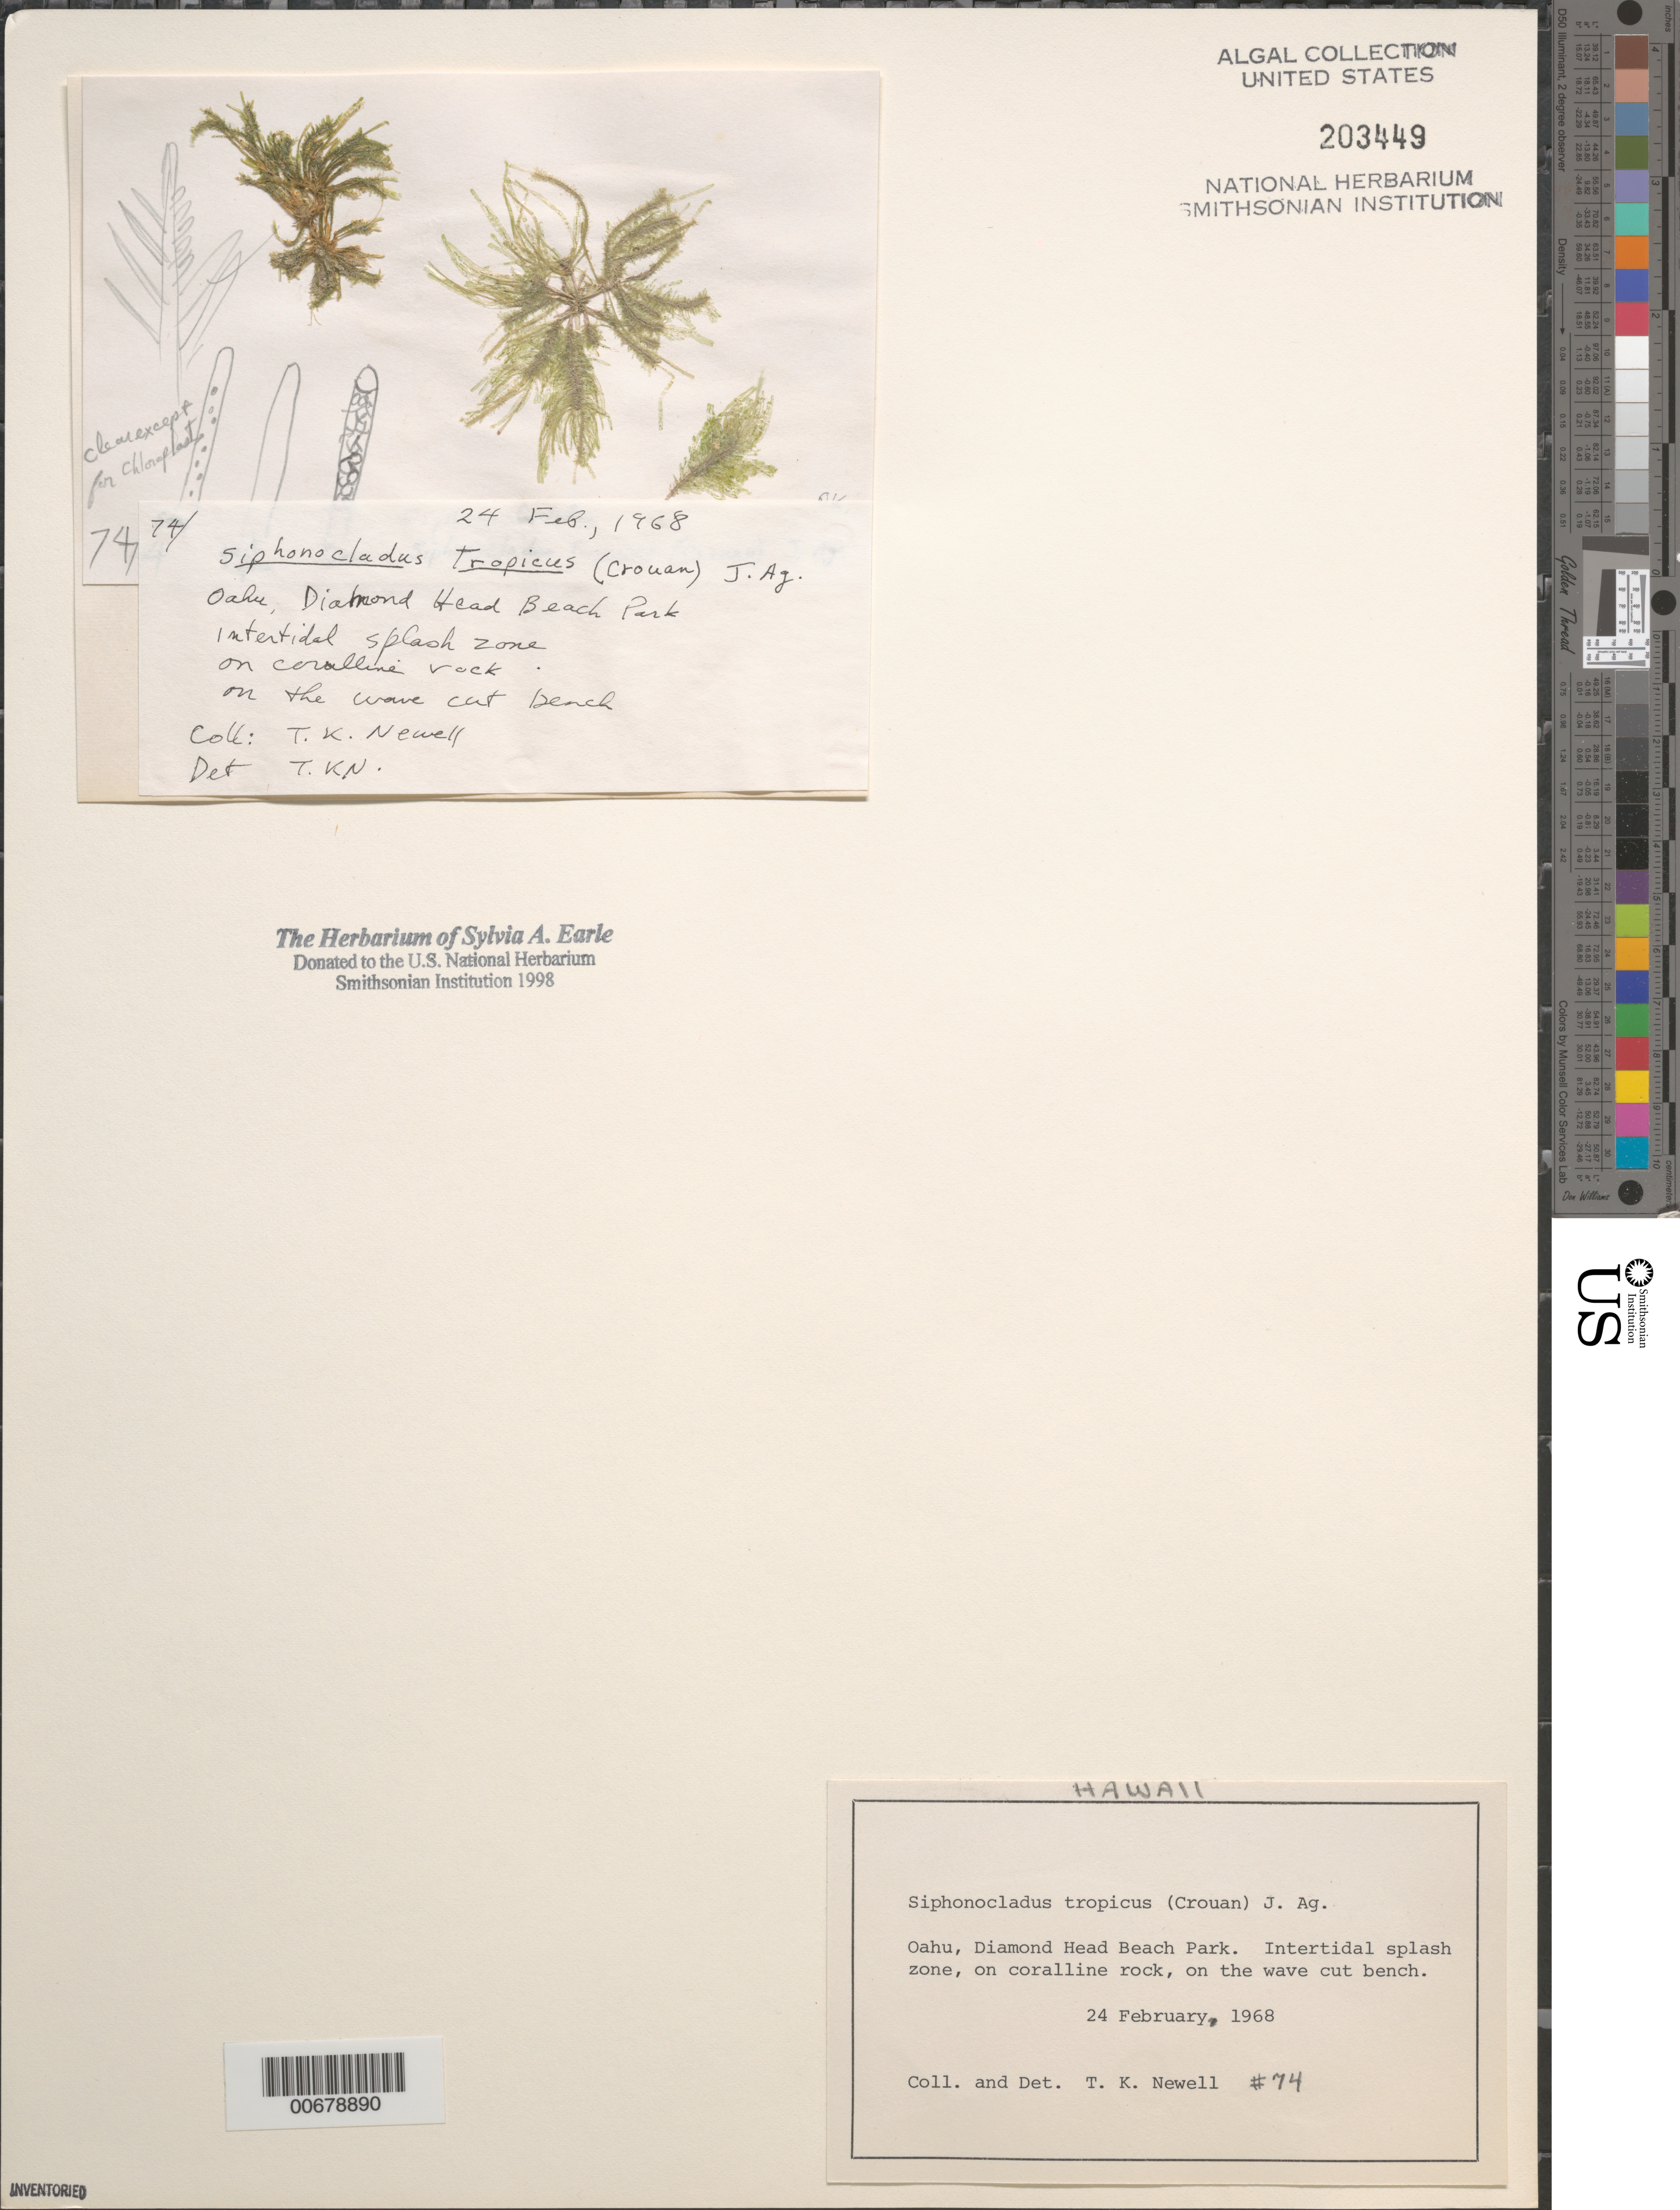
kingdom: Plantae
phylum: Chlorophyta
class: Ulvophyceae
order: Siphonocladales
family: Siphonocladaceae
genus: Siphonocladus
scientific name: Siphonocladus tropicus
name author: (P. Crouan & H. Crouan) J. Agardh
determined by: Newell, Thomas K.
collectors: T. K. Newell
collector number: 74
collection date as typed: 24 Feb 1968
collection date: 1968-02-24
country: United States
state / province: Hawaii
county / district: Honolulu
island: Oahu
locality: Diamond Head Beach Park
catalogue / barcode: US 203449